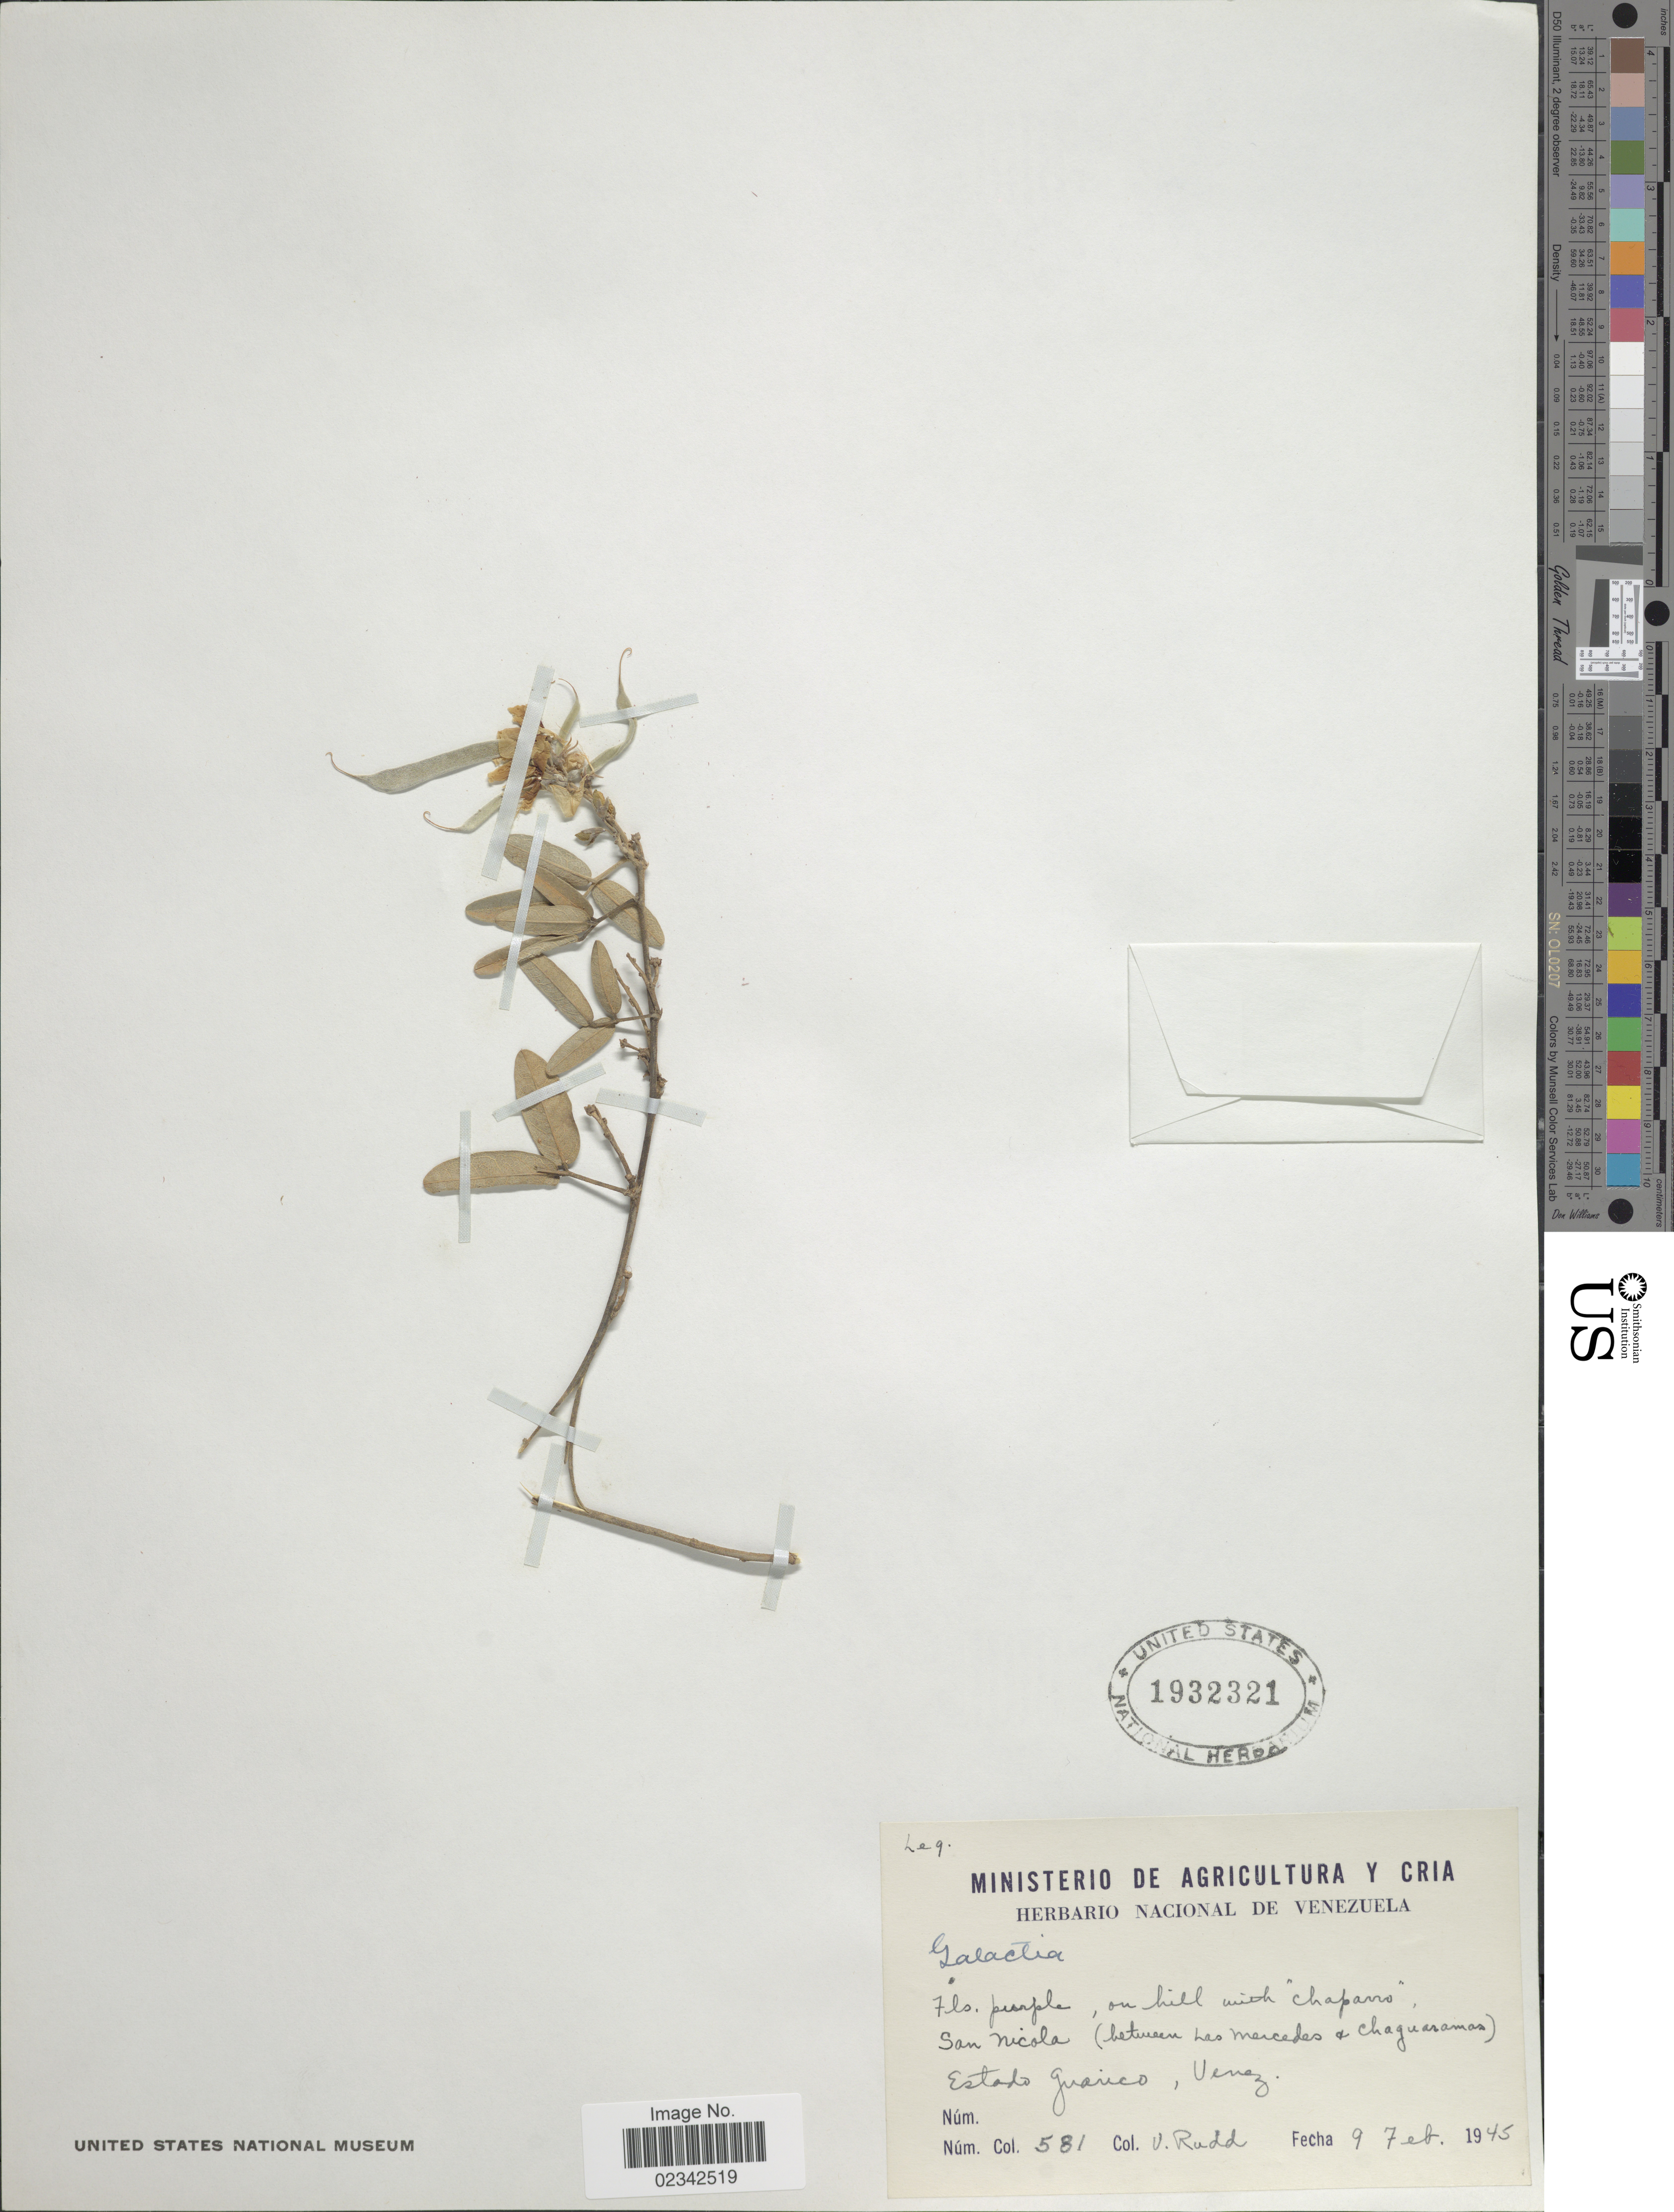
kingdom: Plantae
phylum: Tracheophyta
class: Magnoliopsida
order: Fabales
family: Fabaceae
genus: Galactia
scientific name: Galactia sp.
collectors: V. Rudd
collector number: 581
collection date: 1945-02-09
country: Venezuela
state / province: Guárico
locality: San Nicola (between Las Mercedes & Chaguaramas)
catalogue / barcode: US 1932321